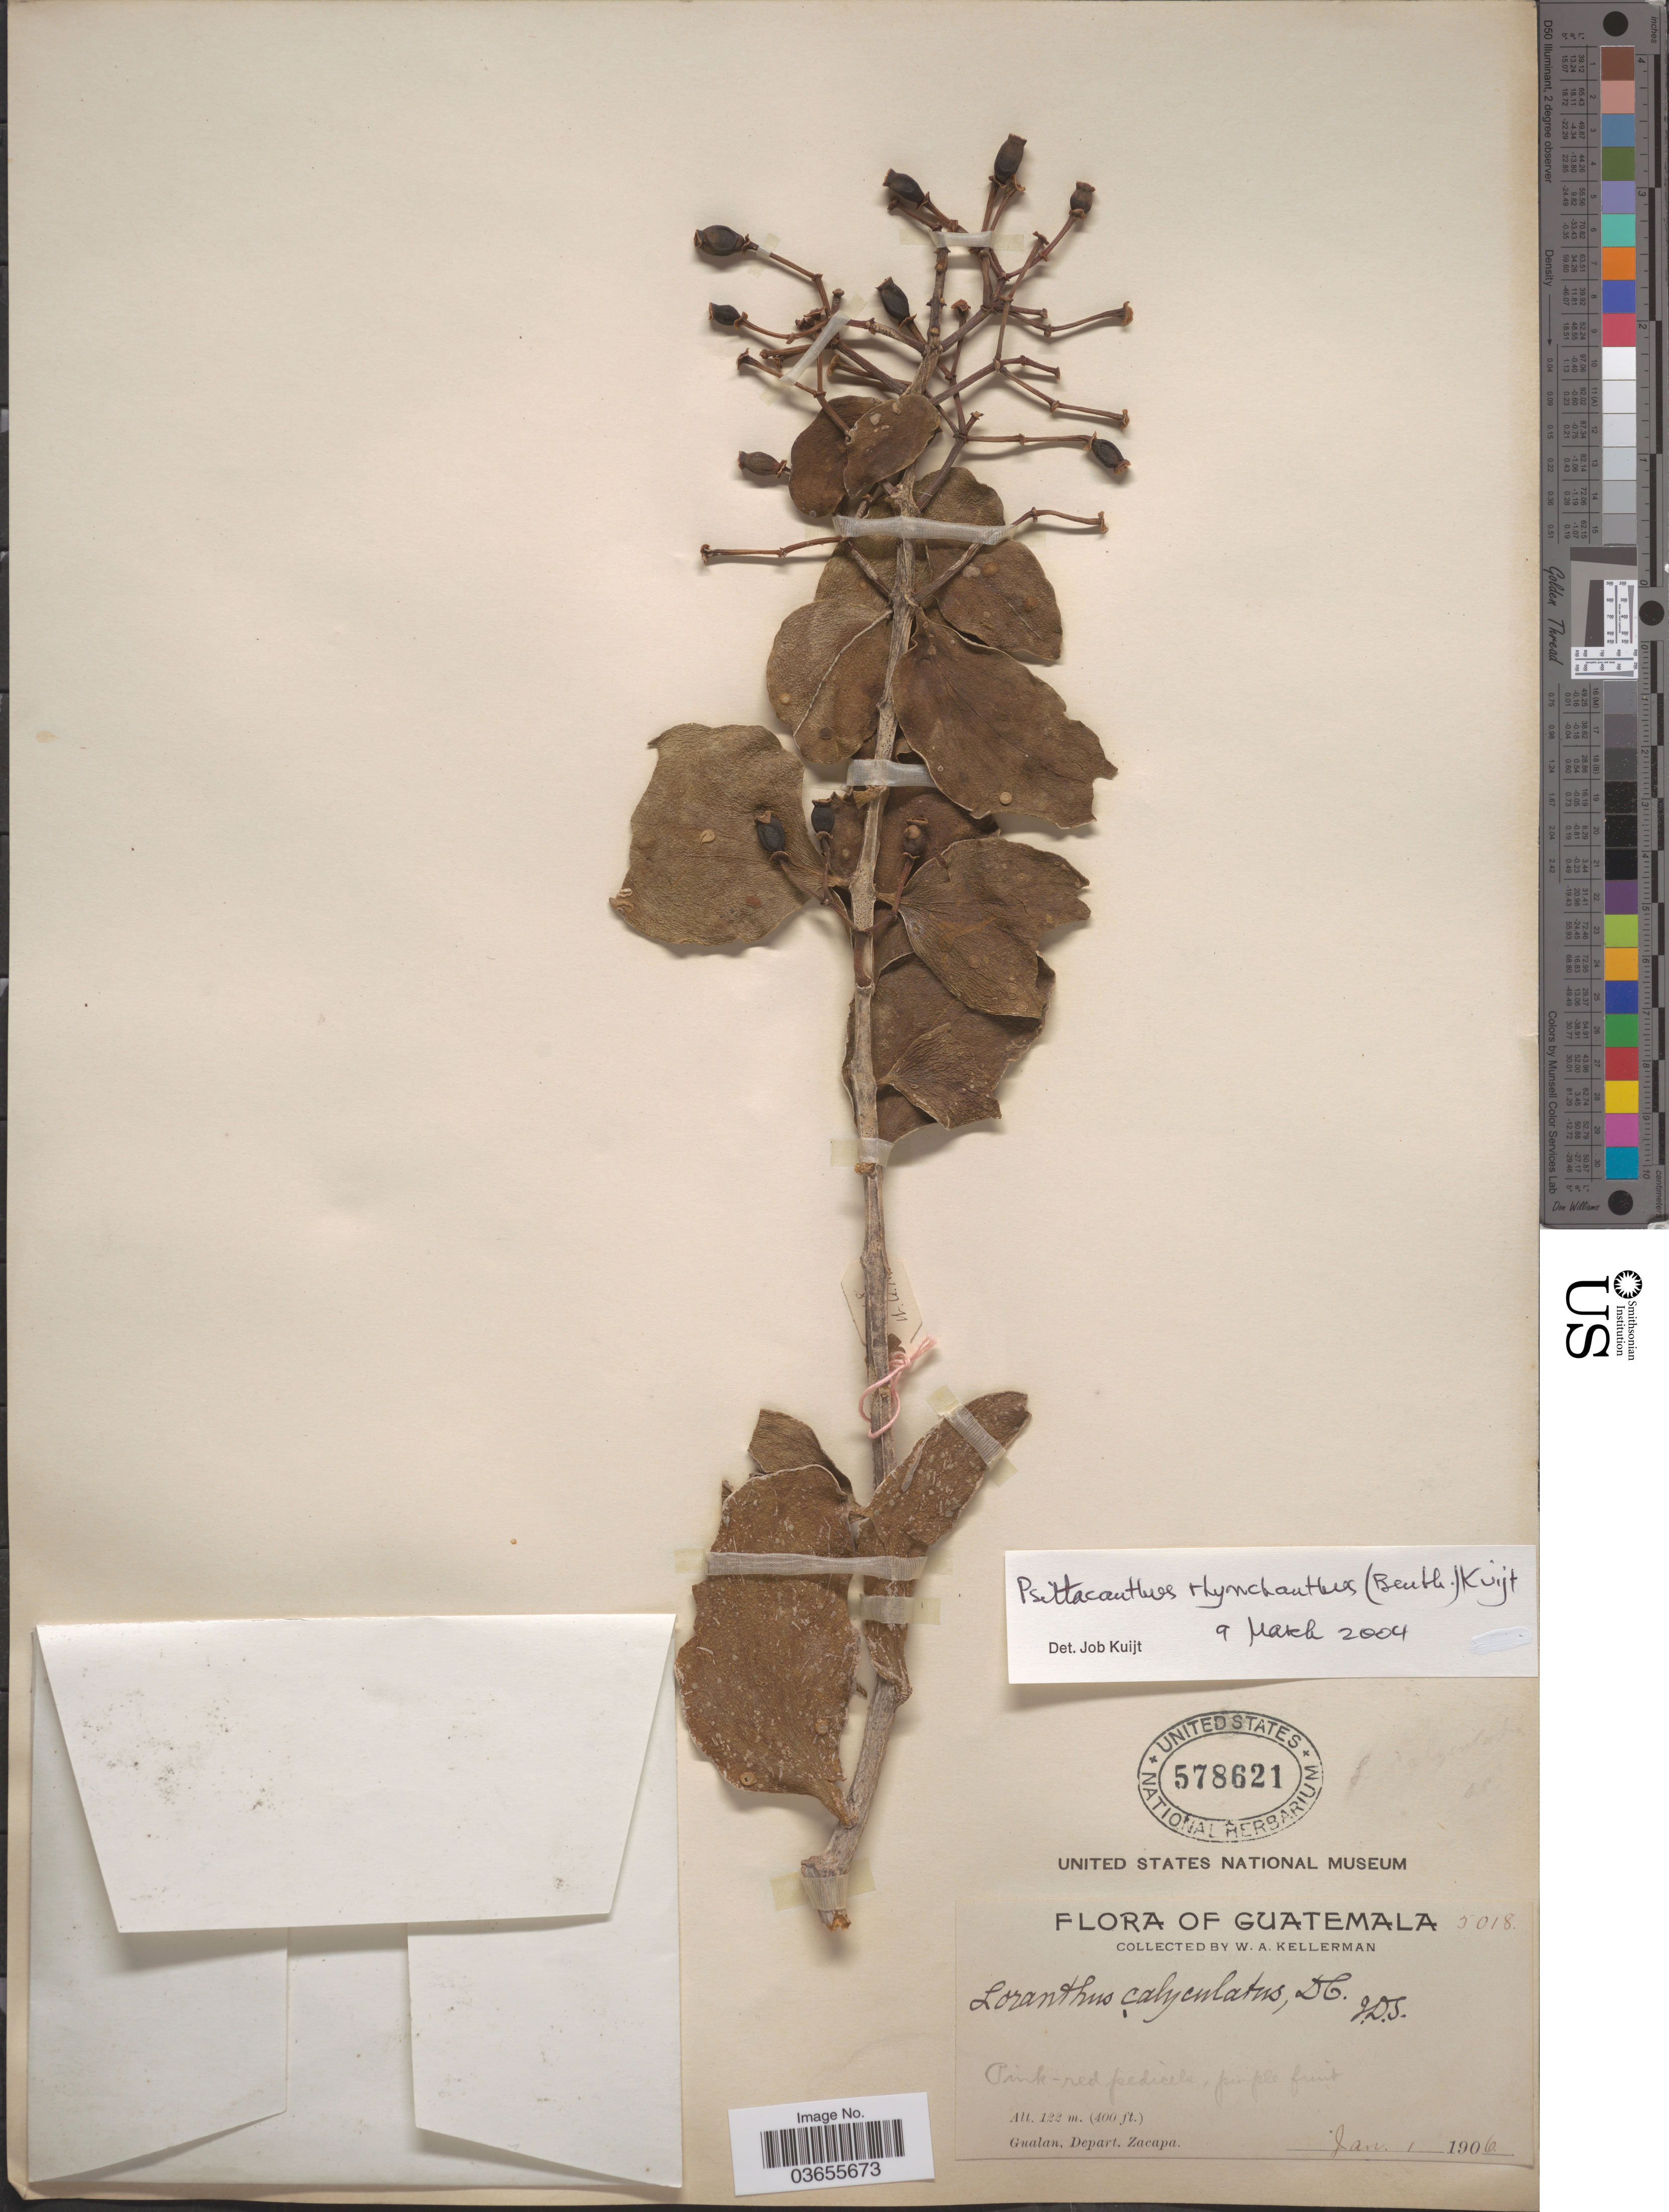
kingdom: Plantae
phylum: Tracheophyta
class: Magnoliopsida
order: Santalales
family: Loranthaceae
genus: Psittacanthus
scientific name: Psittacanthus rhynchanthus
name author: (Benth.) Kuijt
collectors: W. Kellerman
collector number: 5018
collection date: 1906-01-01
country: Guatemala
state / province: Zacapa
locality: Gualan, Depart. Zacapa.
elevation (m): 122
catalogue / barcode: US 578621